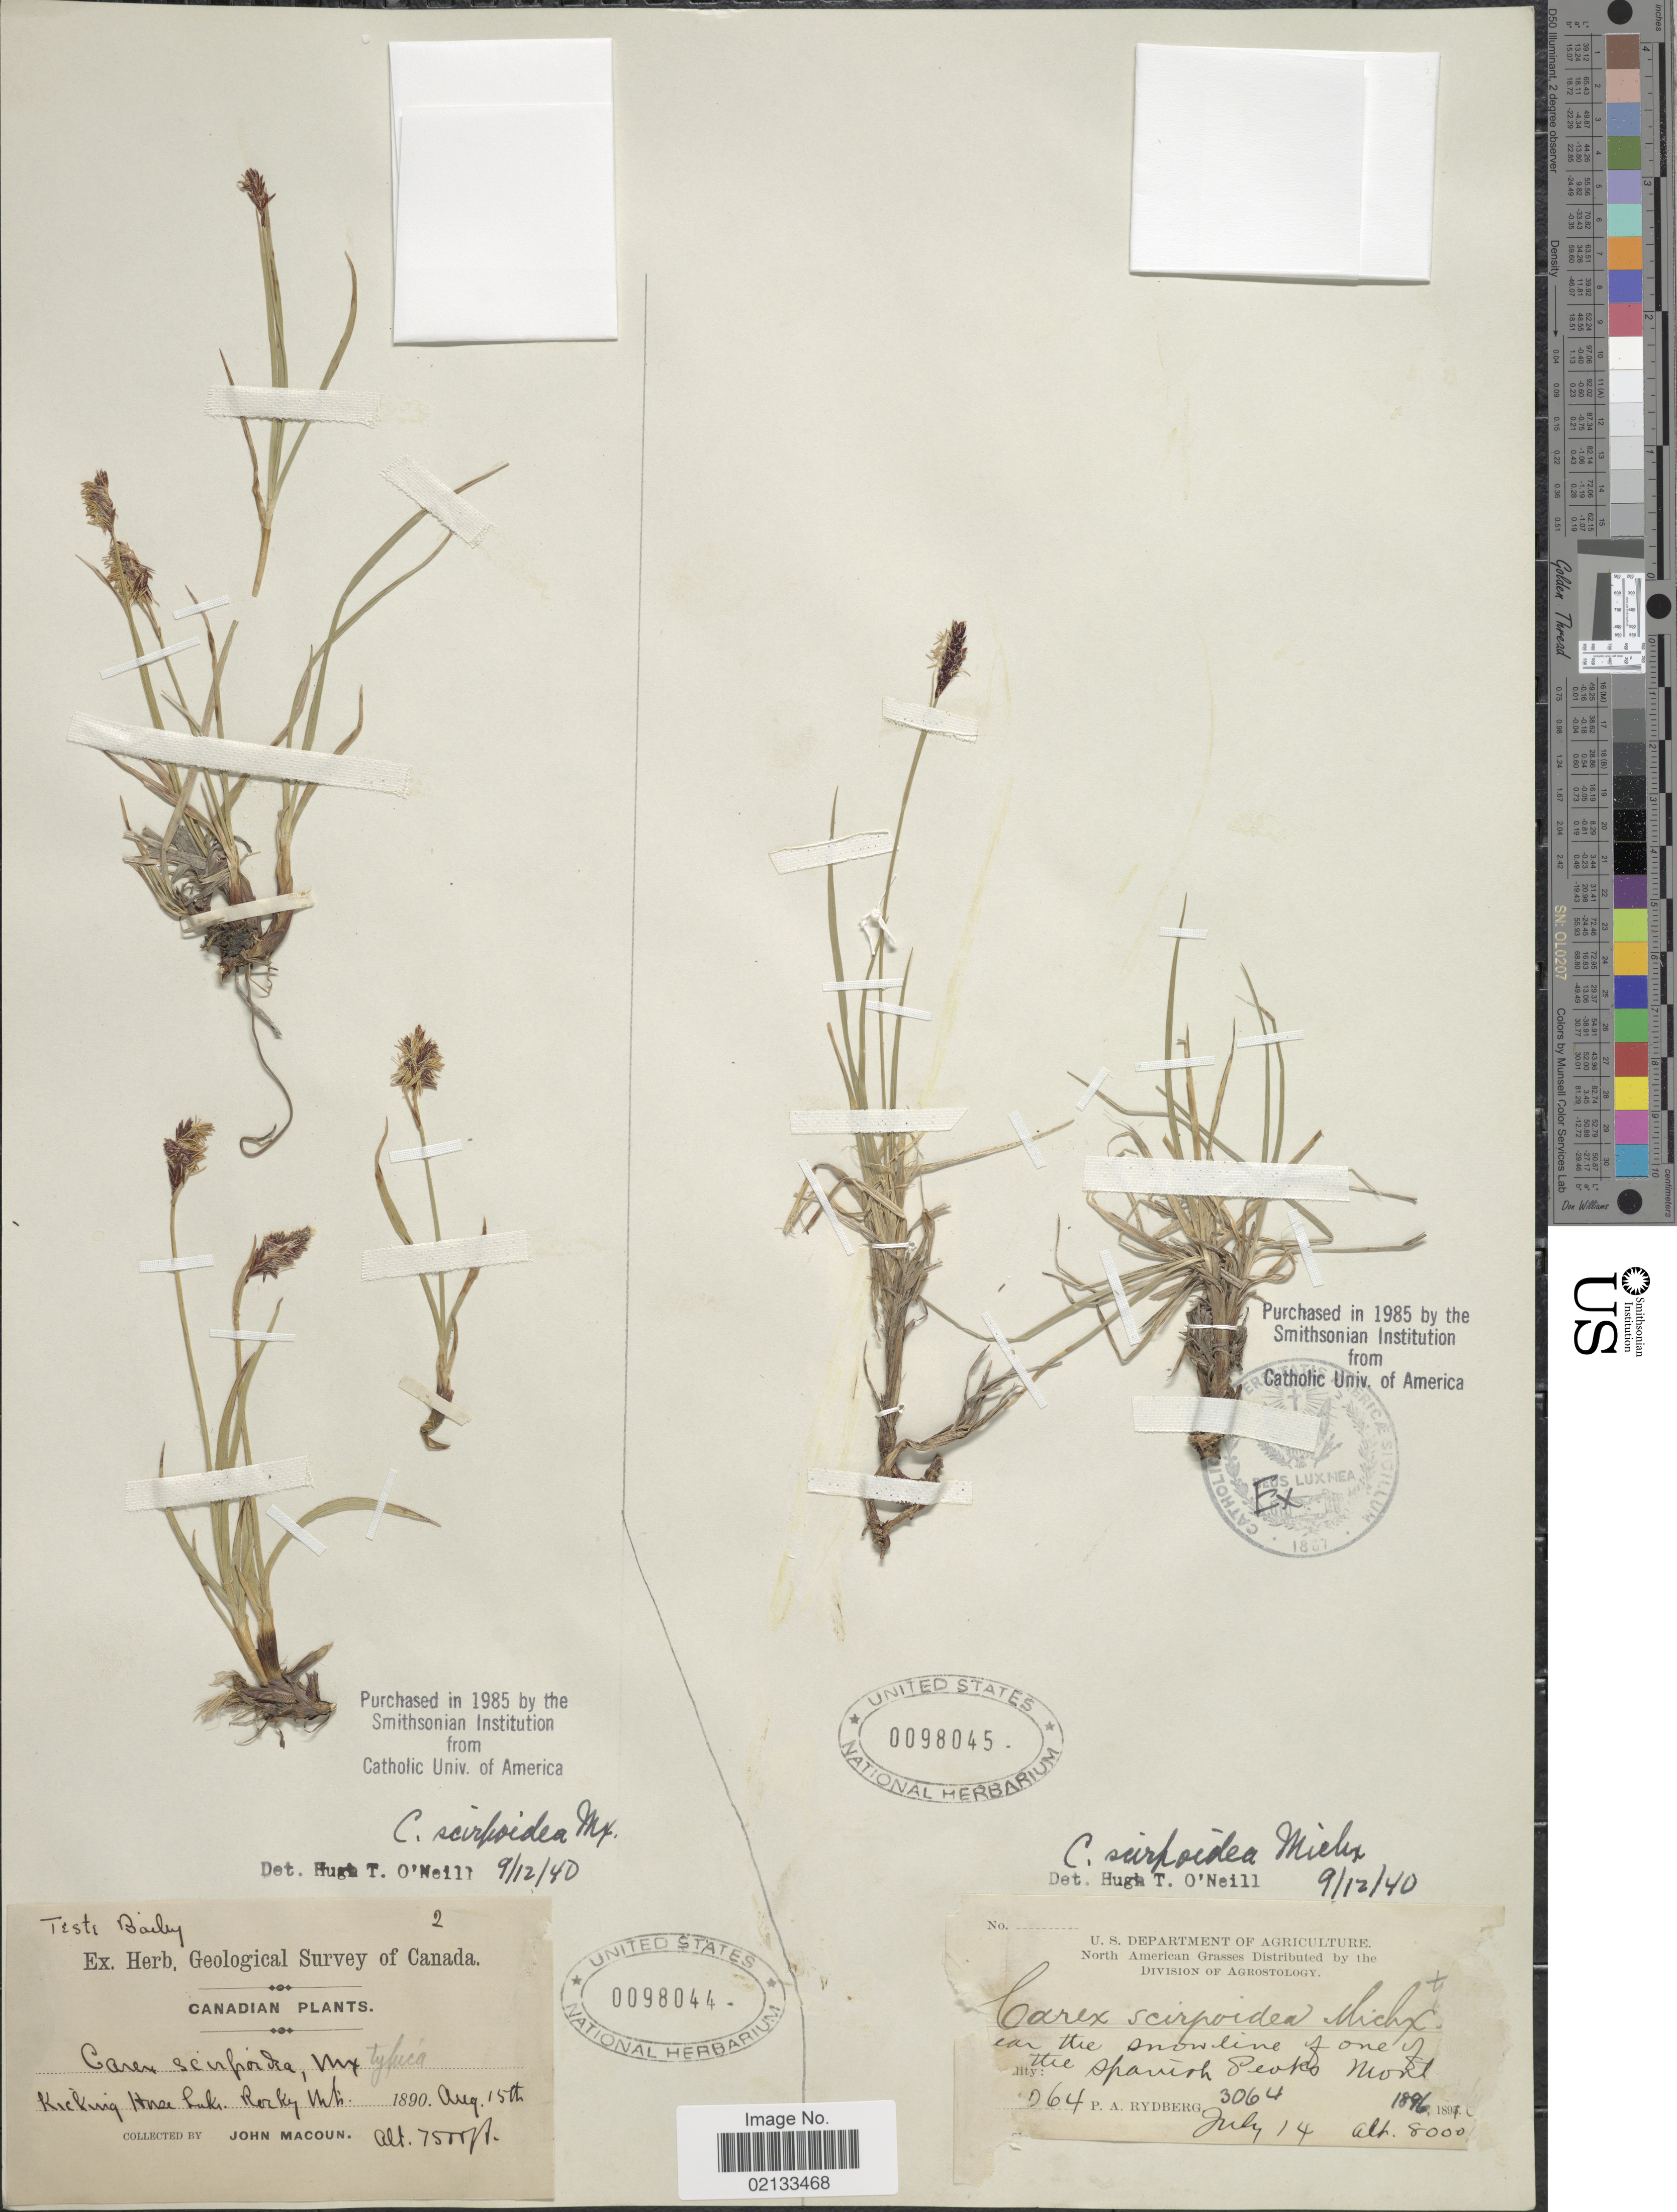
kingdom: Plantae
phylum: Tracheophyta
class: Liliopsida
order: Poales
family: Cyperaceae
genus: Carex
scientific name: Carex scirpoidea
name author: Michx.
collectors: P. A. Rydberg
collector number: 3064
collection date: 1896-07-14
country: United States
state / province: Montana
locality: Near the snowline of one of the spanish Peaks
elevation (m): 2438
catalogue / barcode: US 98045-2